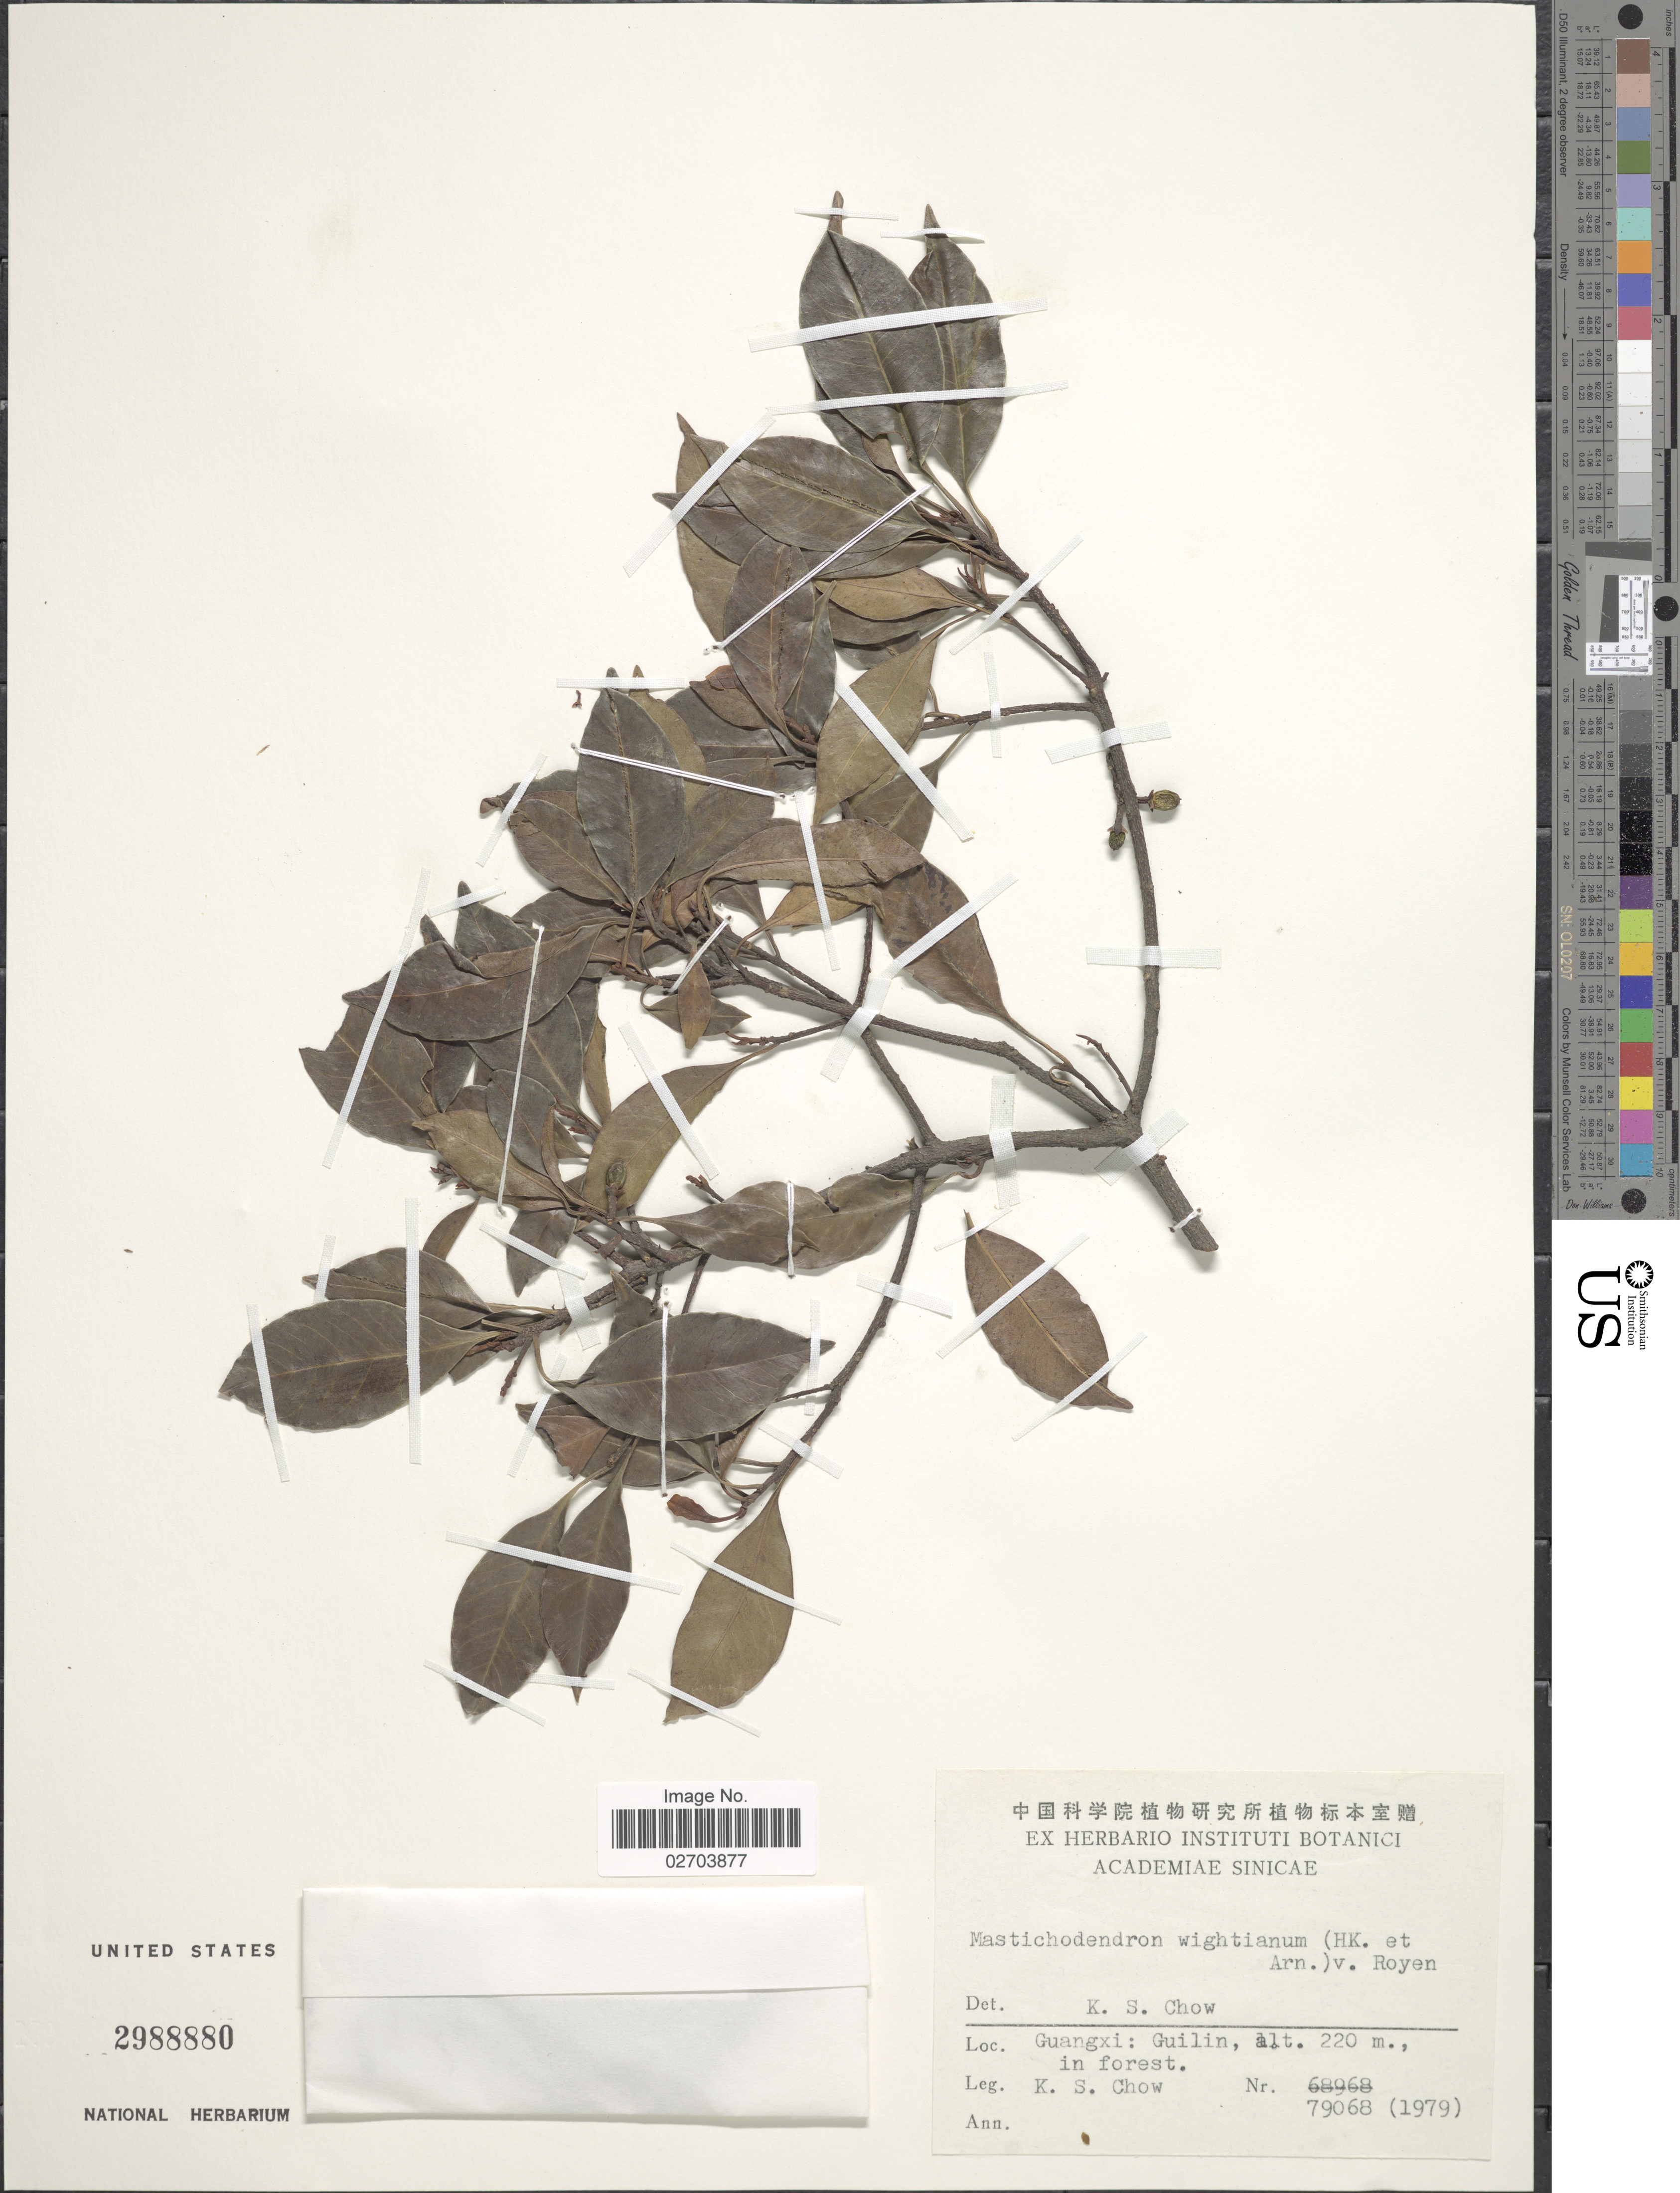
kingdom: Plantae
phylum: Tracheophyta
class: Magnoliopsida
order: Ericales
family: Sapotaceae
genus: Sideroxylon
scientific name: Sideroxylon wightianum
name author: Hook. & Arn.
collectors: K. S. Chow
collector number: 79068 (1979)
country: China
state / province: Guangxi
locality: Guilin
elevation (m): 220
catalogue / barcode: US 2988880